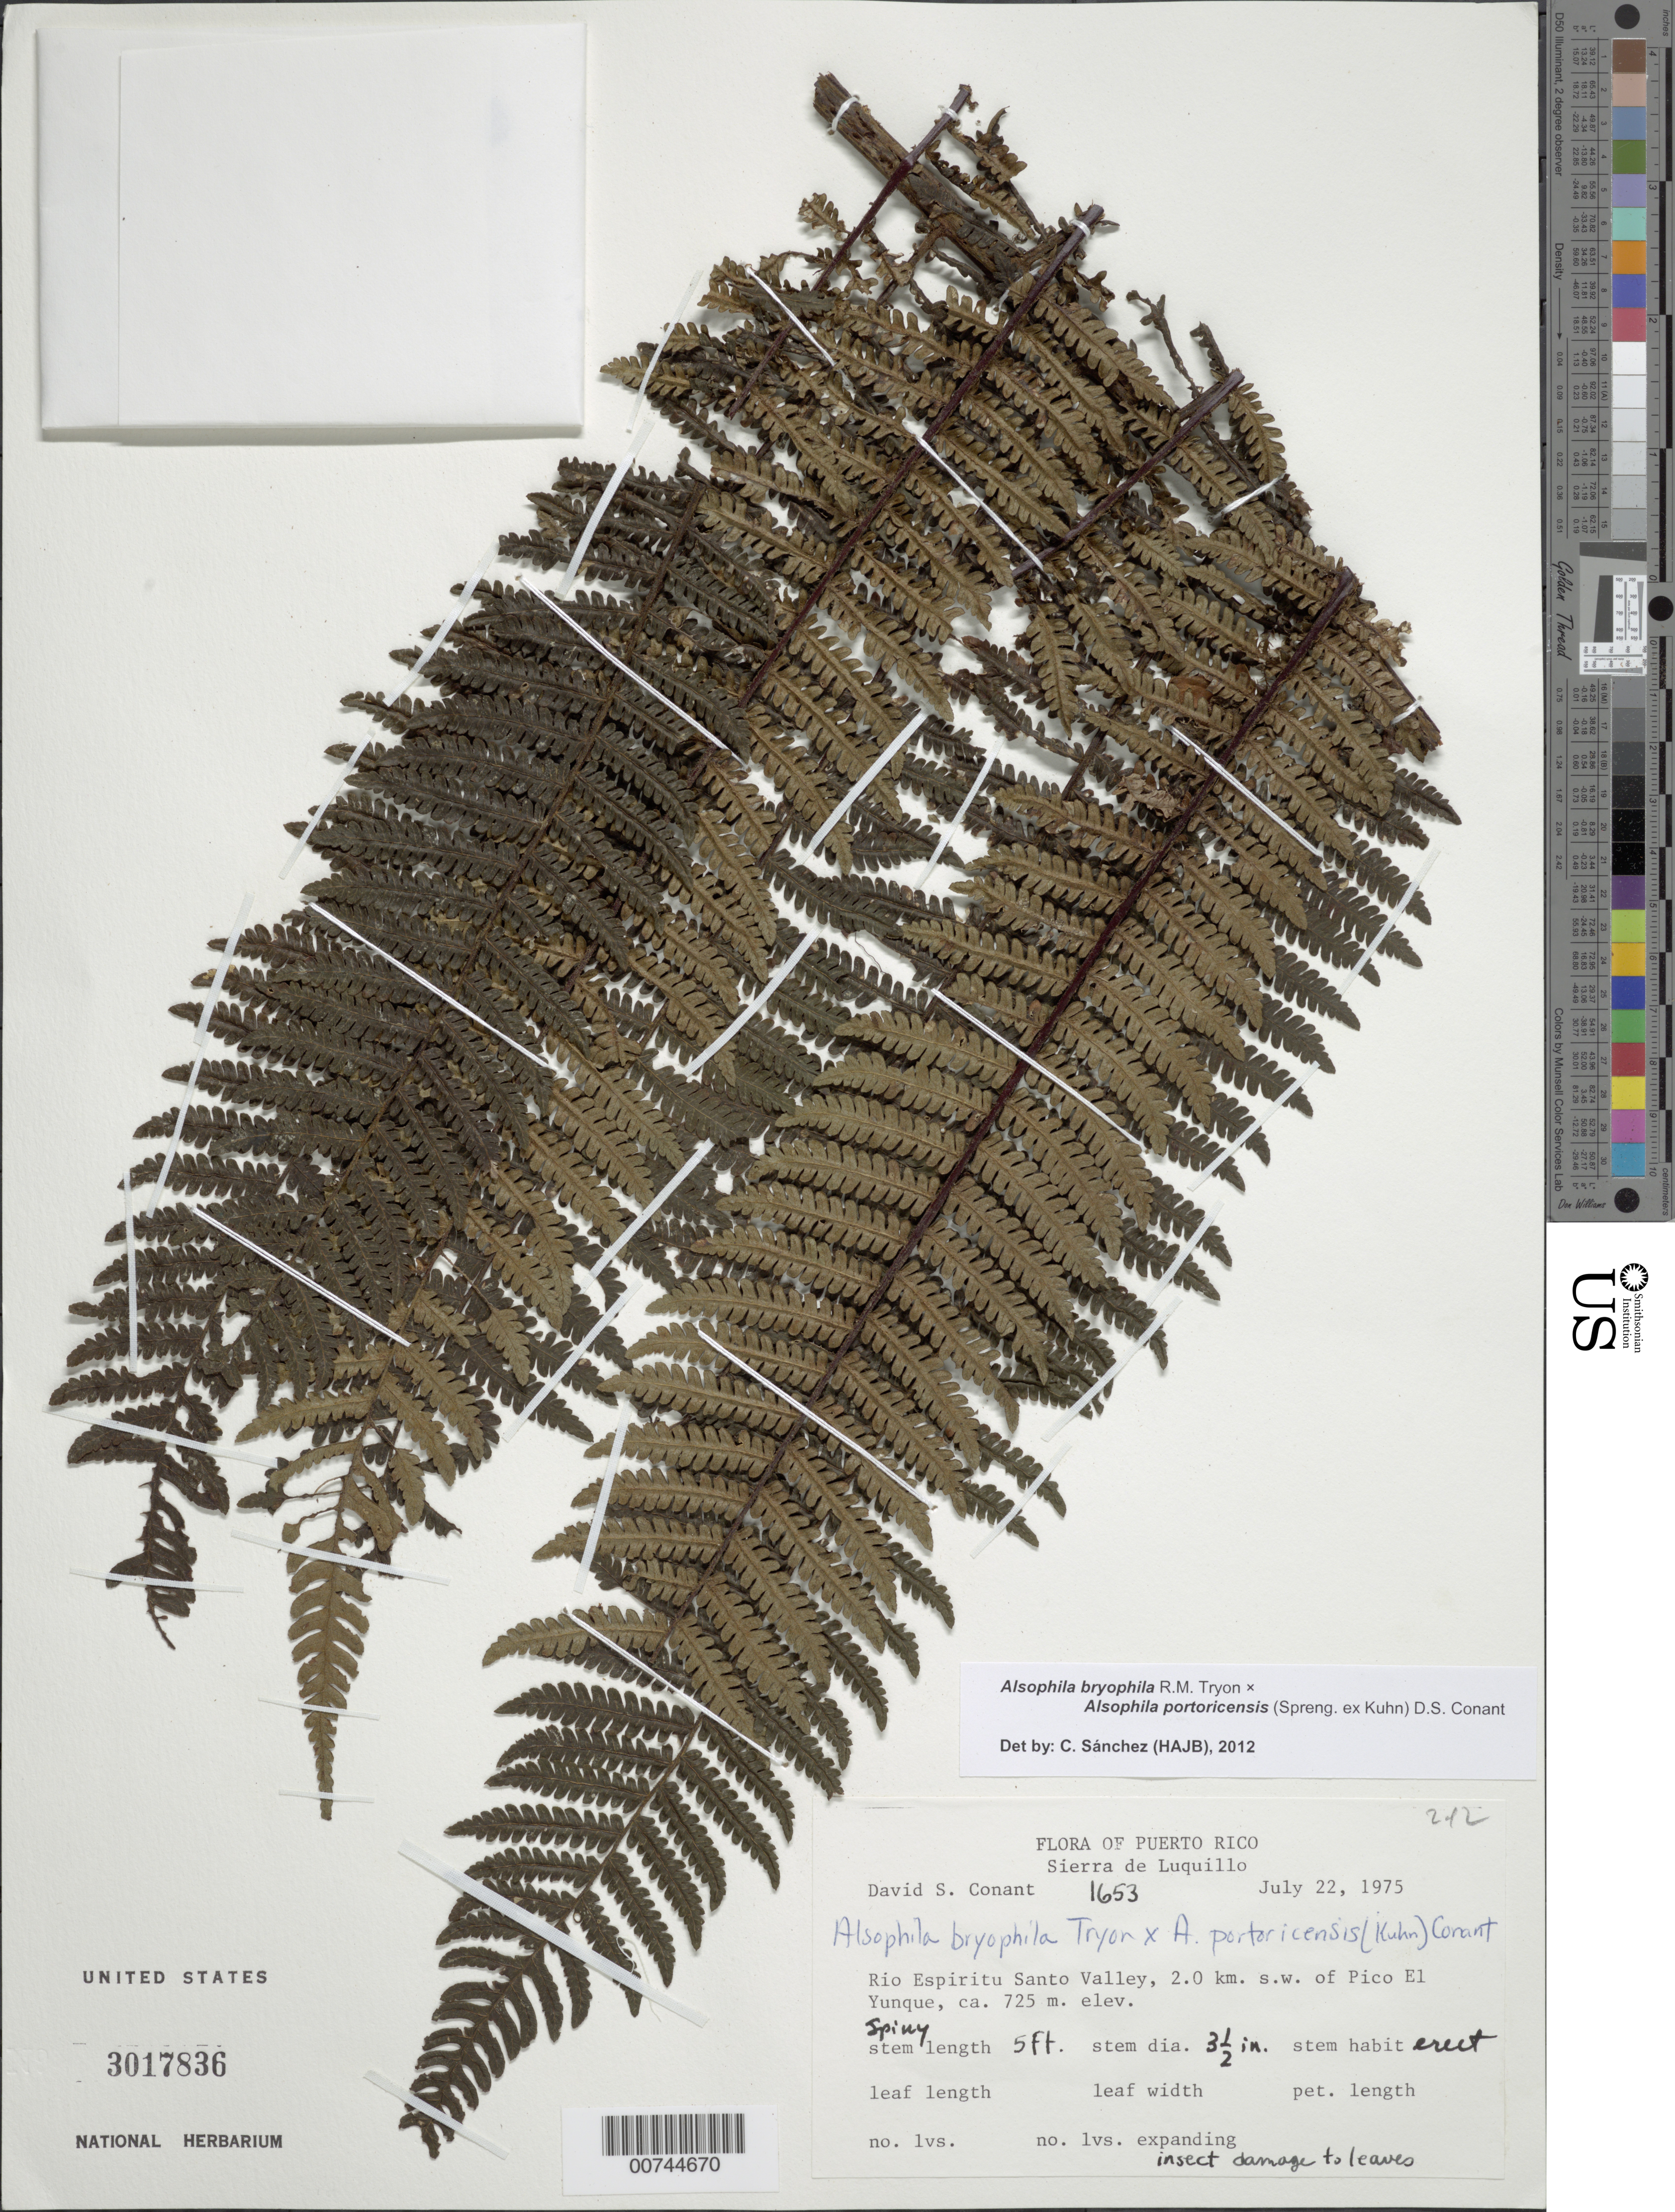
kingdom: Plantae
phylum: Tracheophyta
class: Polypodiopsida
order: Cyatheales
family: Cyatheaceae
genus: Alsophila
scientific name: Alsophila bryophila x A. portoricensis (Spreng. ex Kuhn) D.S. Conant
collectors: D. S. Conant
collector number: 1653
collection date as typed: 22 Jul 1975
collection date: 1975-07-22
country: Puerto Rico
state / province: Luquillo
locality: Sierra de Luquillo. Río Espiritu Santo Valley, 2.0 km SW of Pico El Yunque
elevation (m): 725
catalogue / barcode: US 3017836